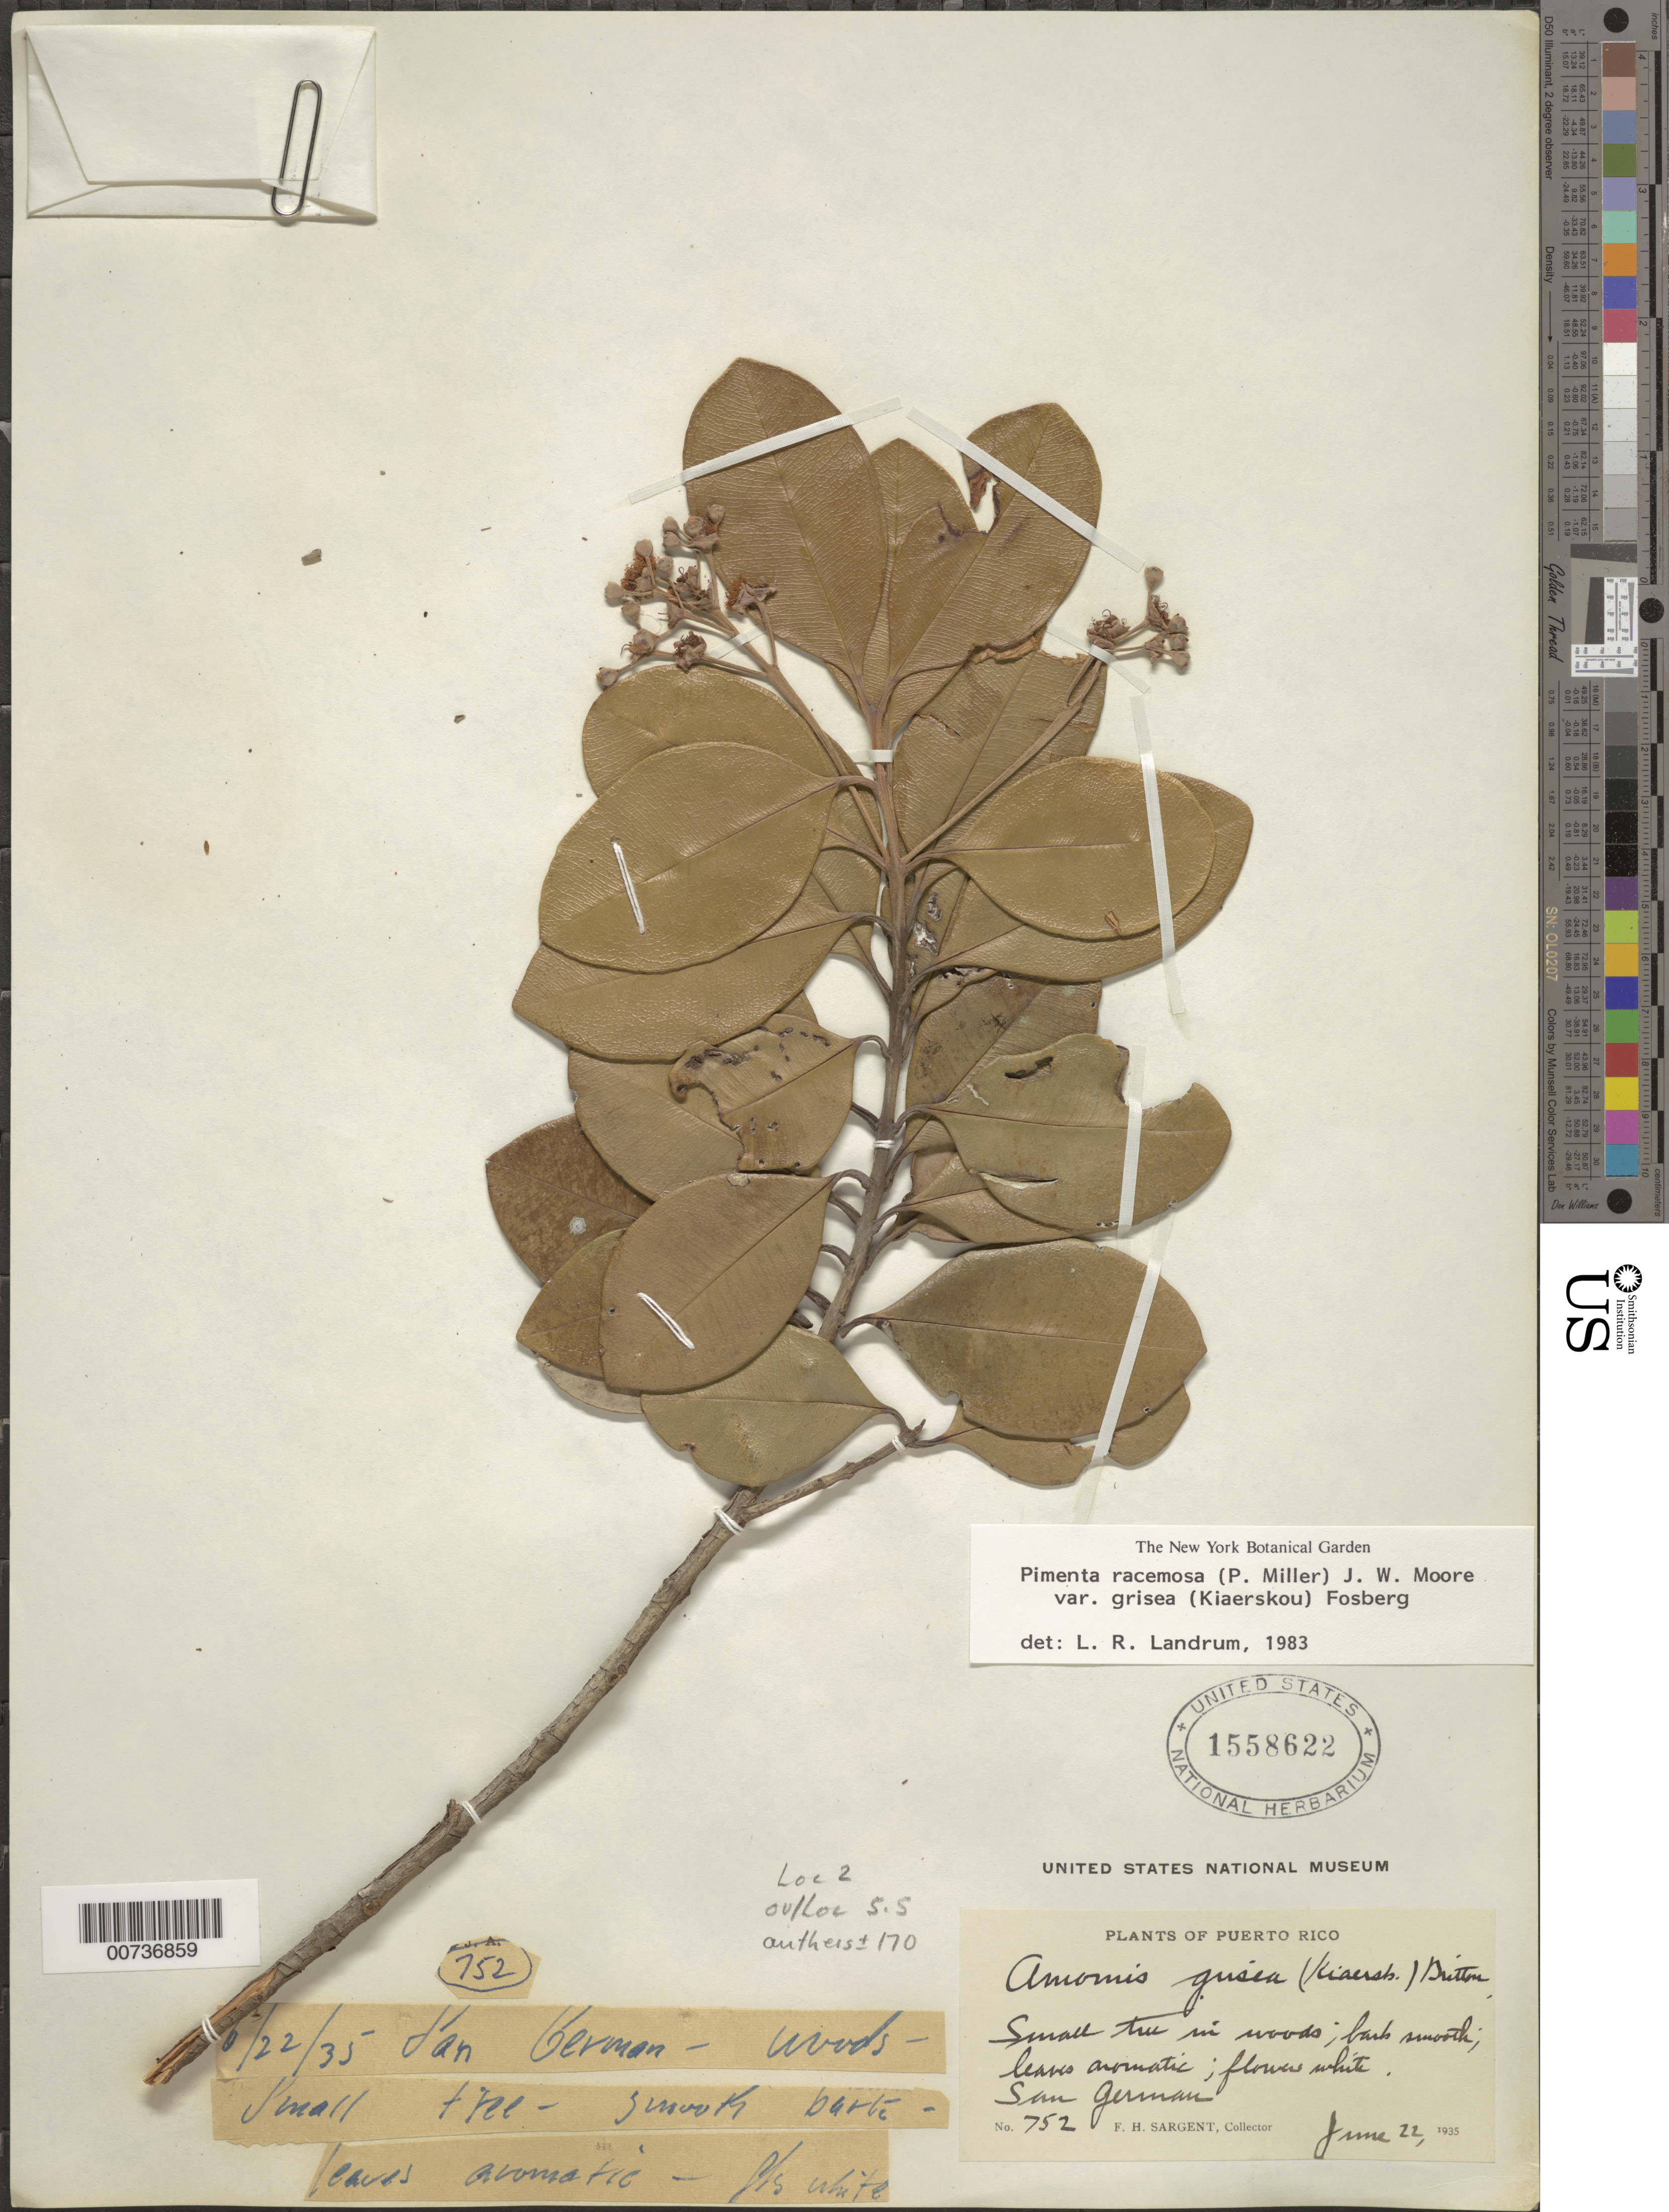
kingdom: Plantae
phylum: Tracheophyta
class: Magnoliopsida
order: Myrtales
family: Myrtaceae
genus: Pimenta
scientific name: Pimenta racemosa var. grisea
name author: (Kiaersk.) Fosberg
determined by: Landrum, L. R.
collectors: F. H. Sargent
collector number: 752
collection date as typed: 22 Jun 1935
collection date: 1935-06-22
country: Puerto Rico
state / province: San Germán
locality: San Germán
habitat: In woods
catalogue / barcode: US 1558622